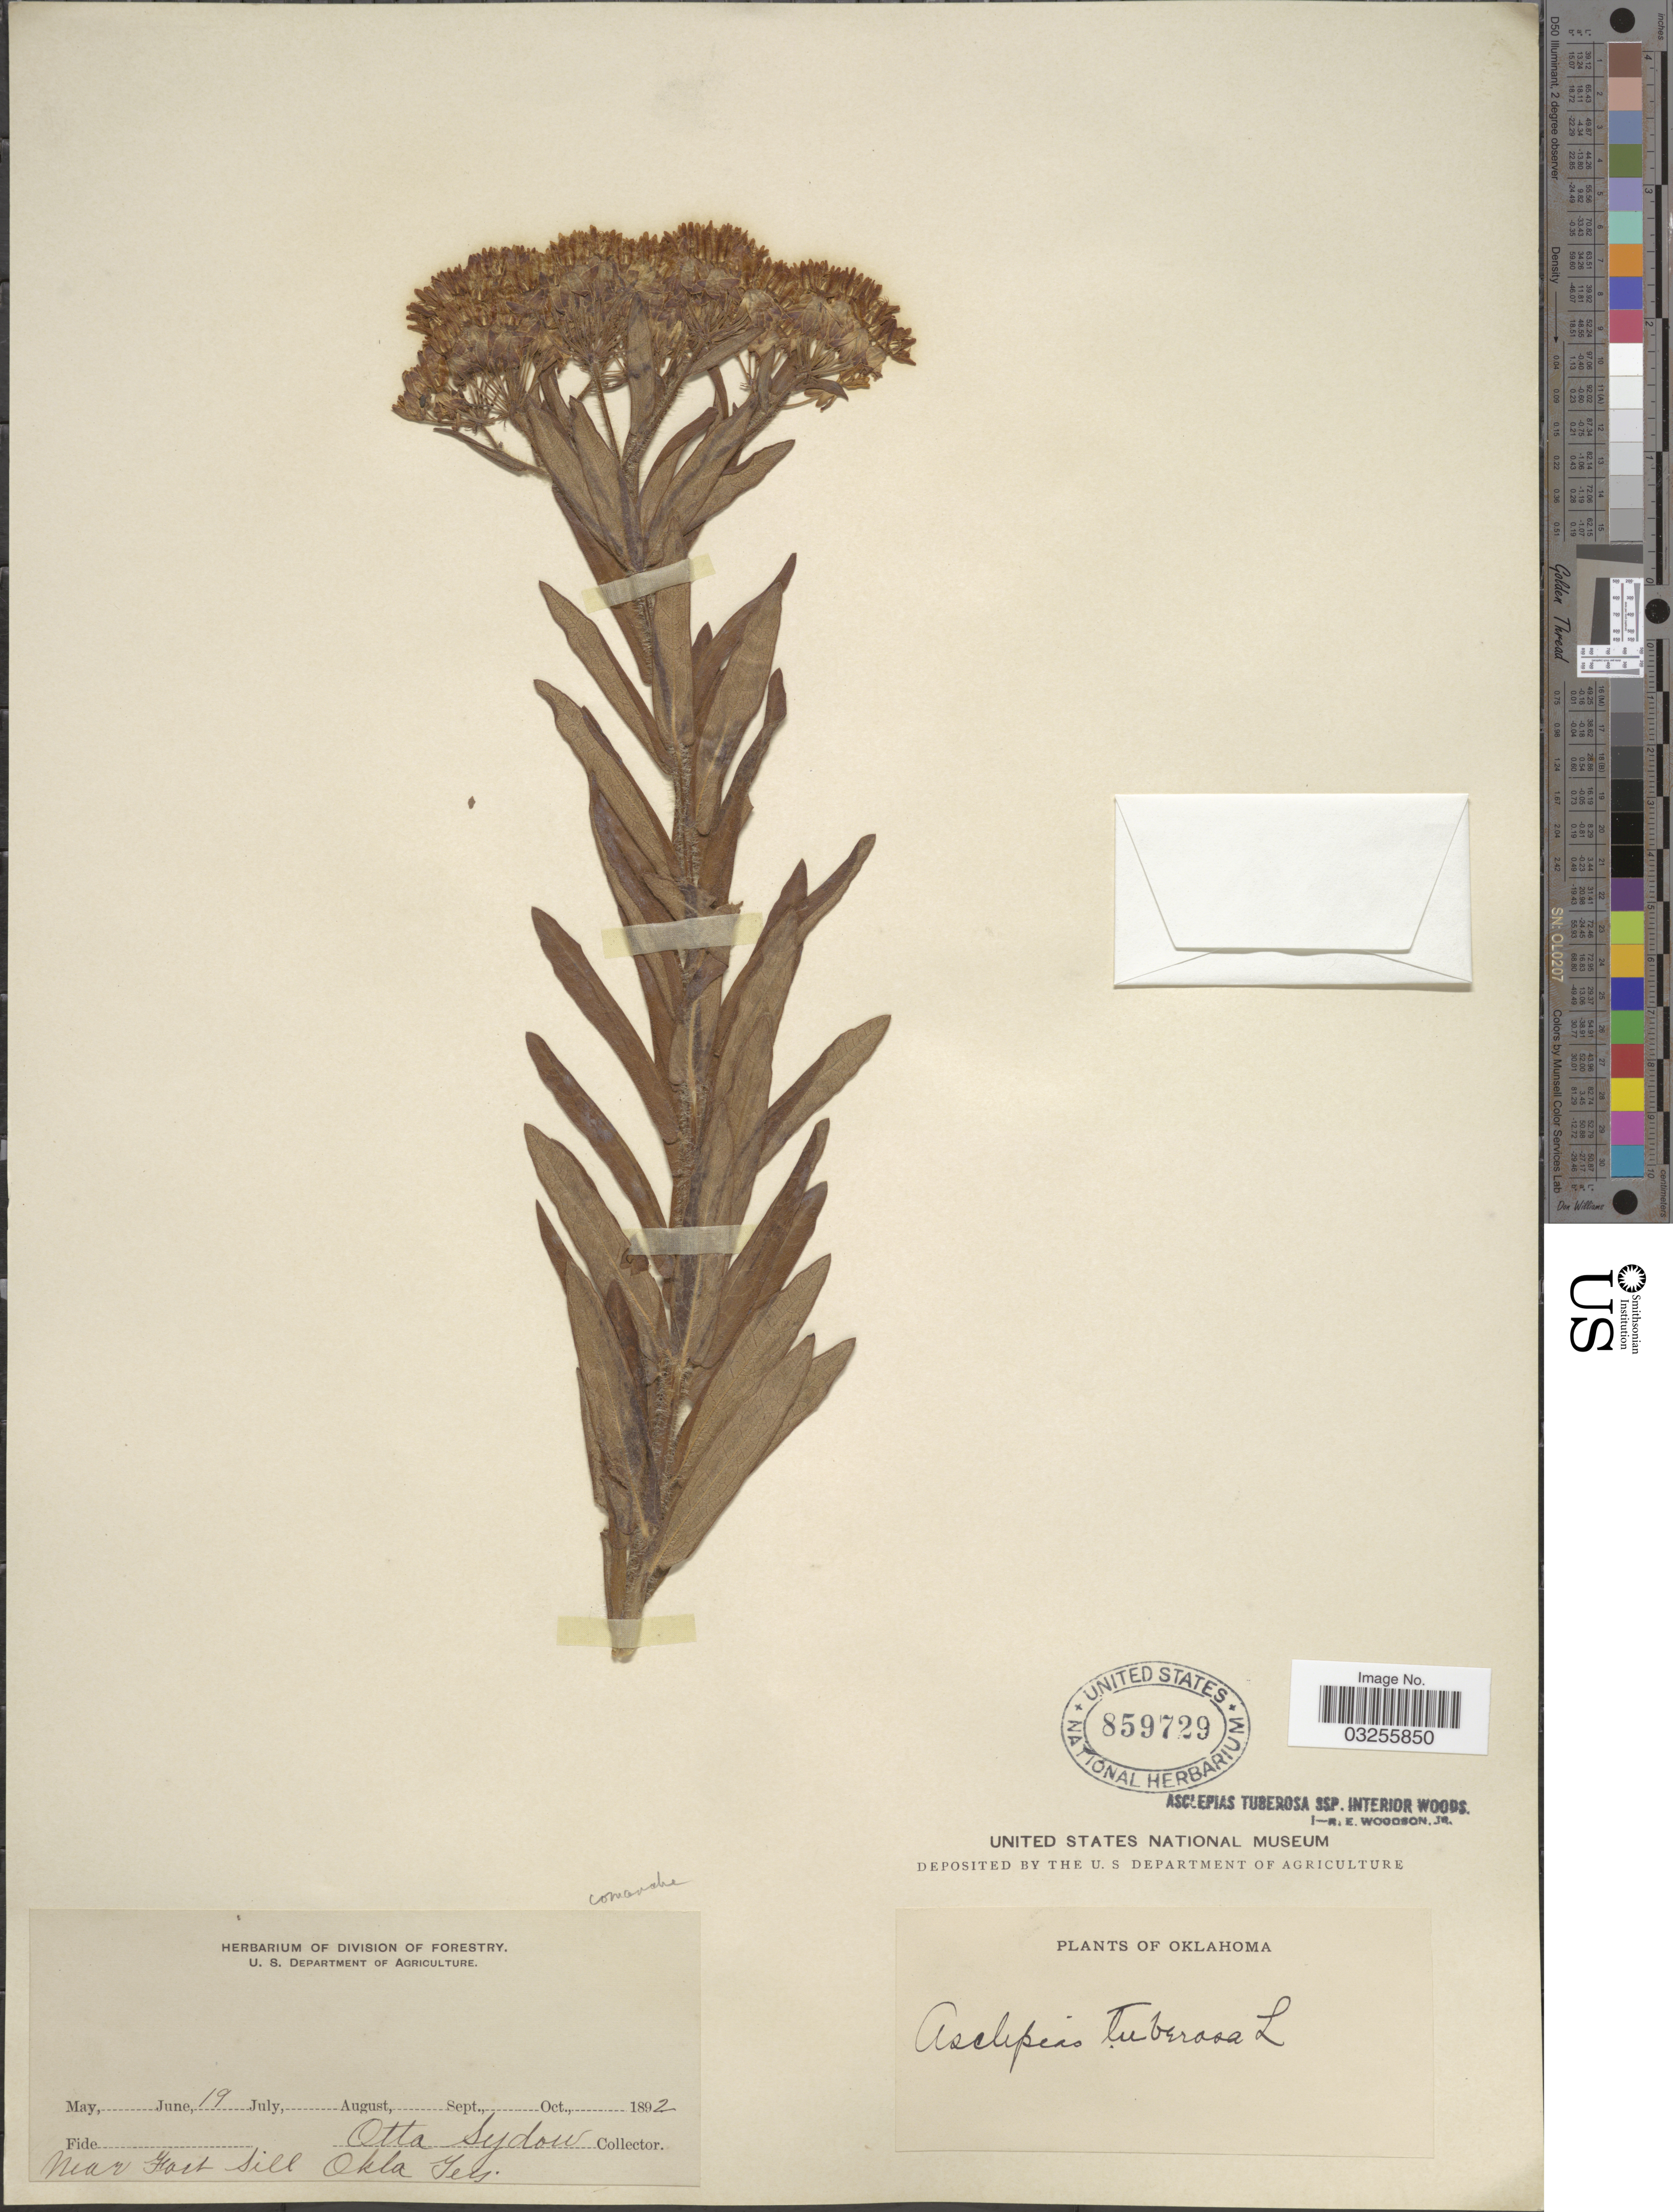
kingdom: Plantae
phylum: Tracheophyta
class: Magnoliopsida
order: Gentianales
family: Apocynaceae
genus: Asclepias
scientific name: Asclepias tuberosa subsp. interior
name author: Woodson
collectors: O. Sydow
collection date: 1892-07-19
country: United States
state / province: Oklahoma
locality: Near Fort Hill.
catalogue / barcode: US 859729